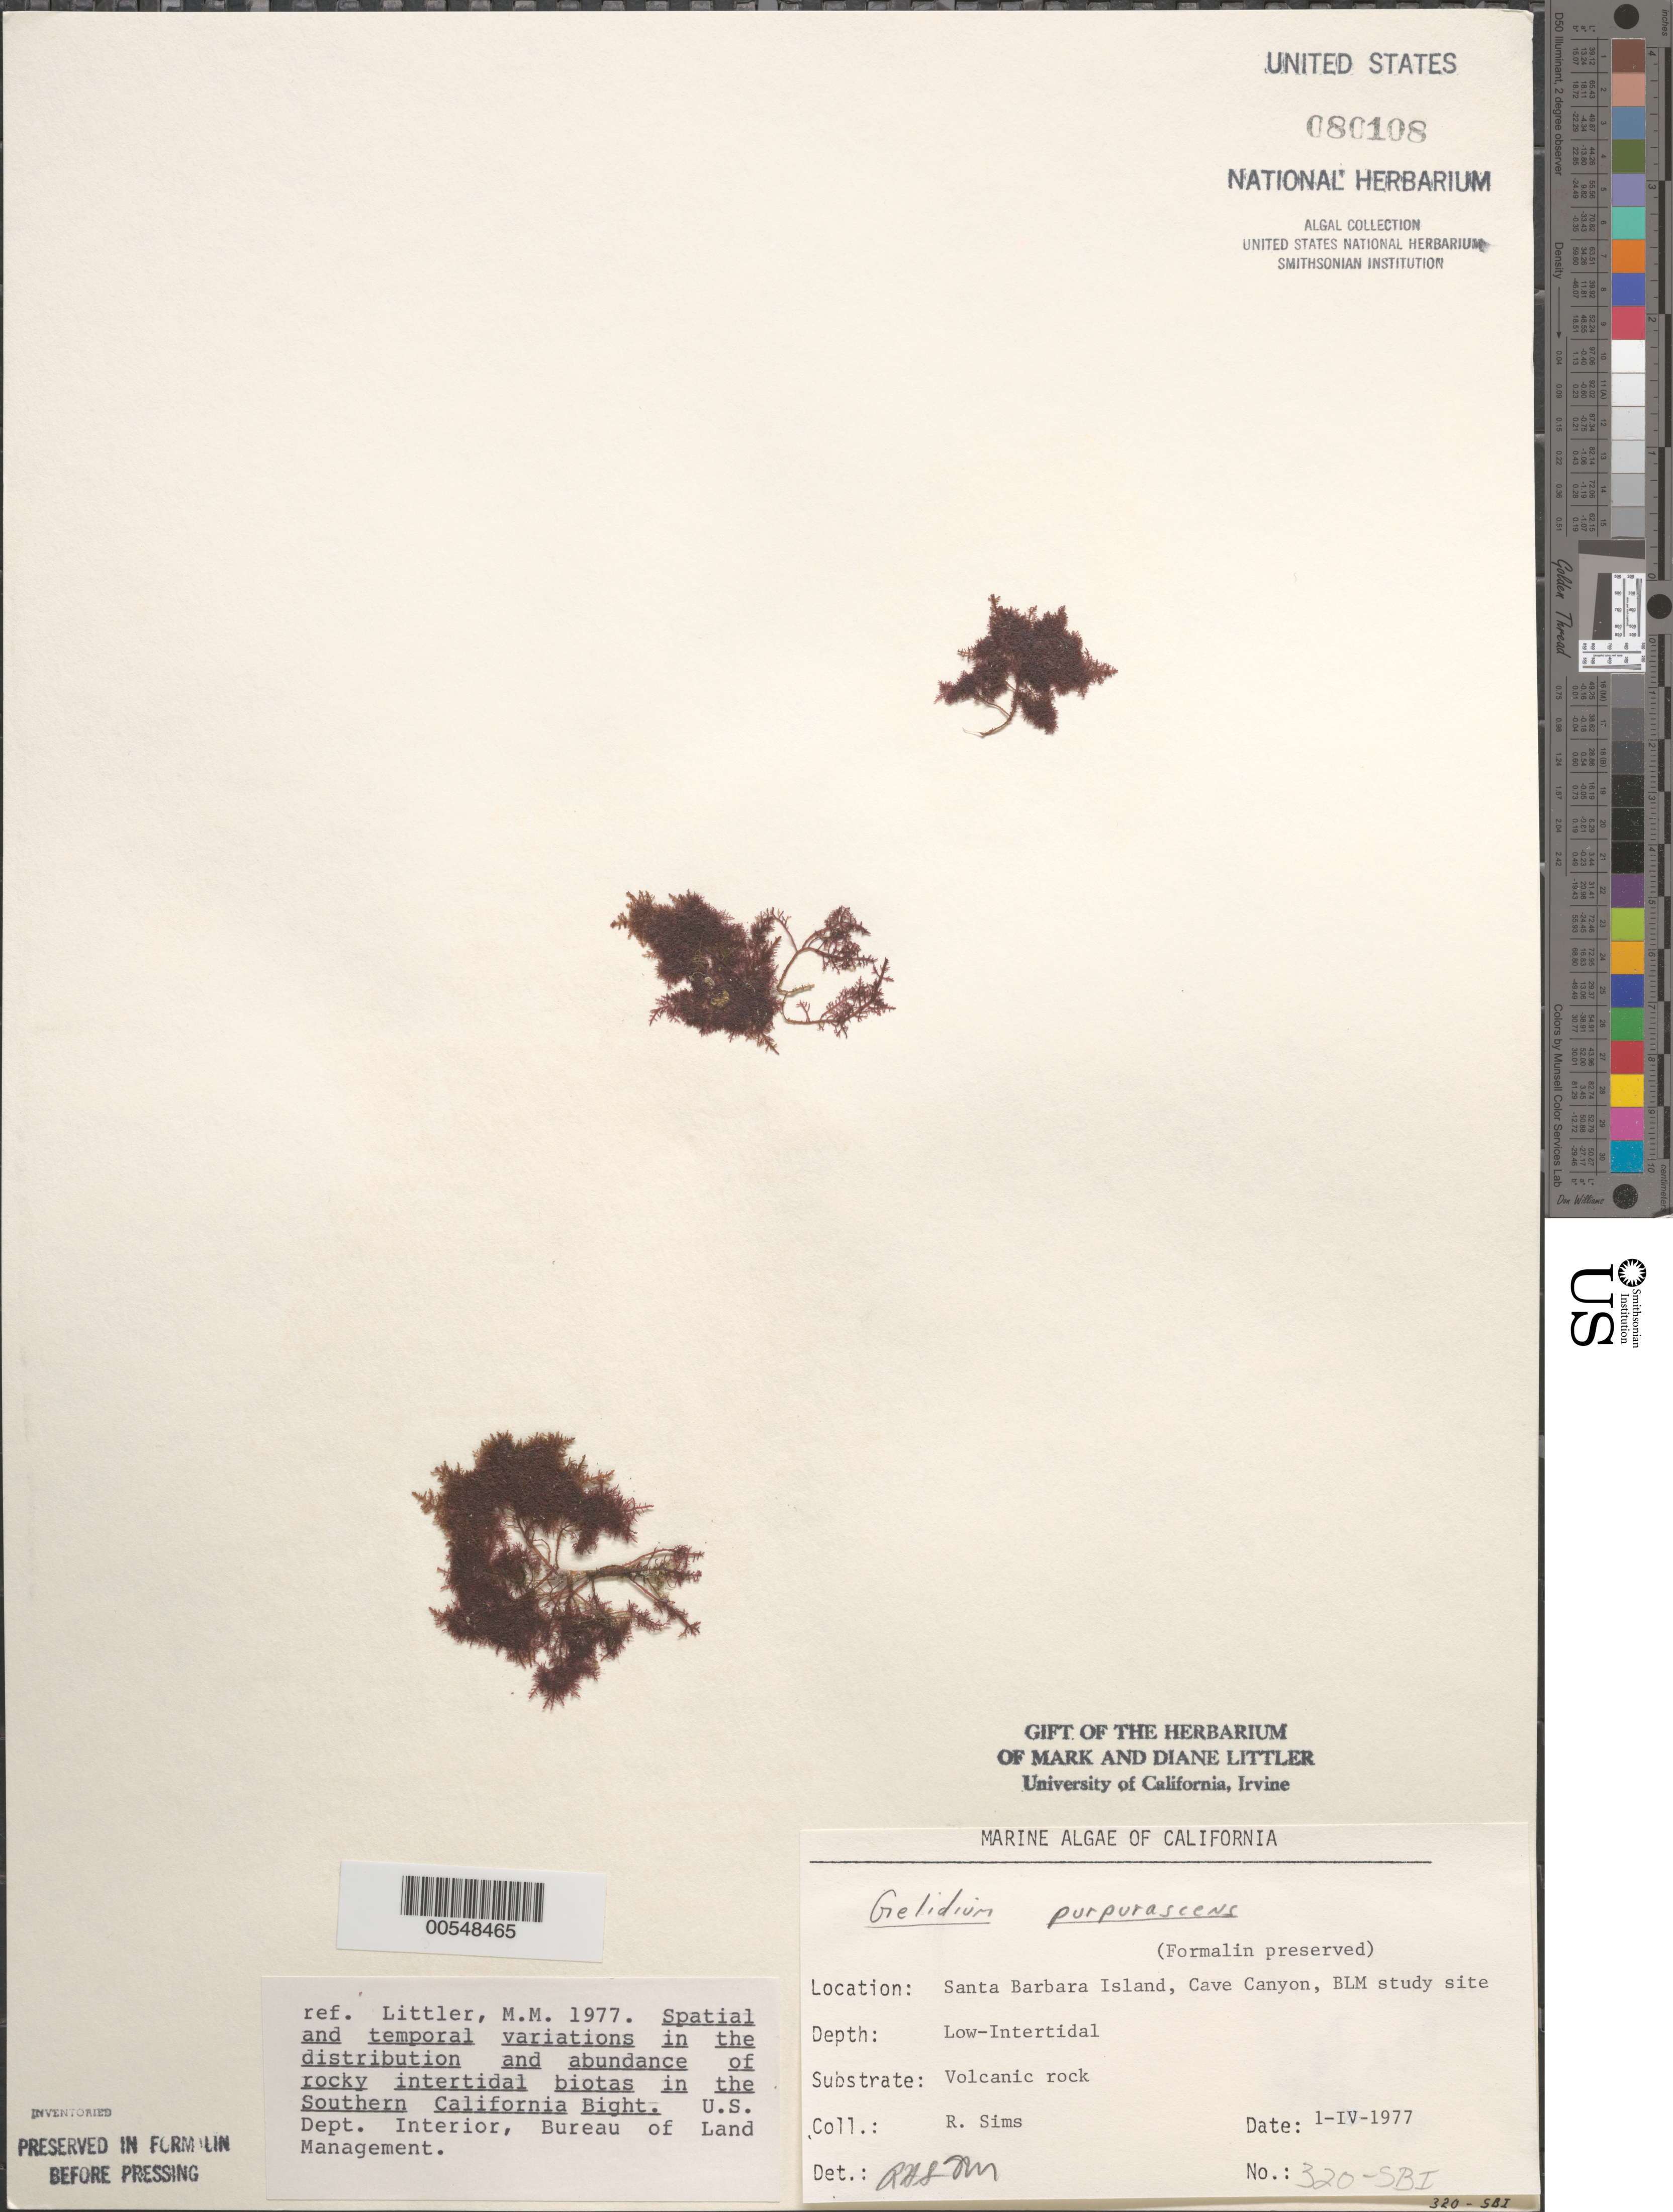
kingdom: Plantae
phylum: Rhodophyta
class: Florideophyceae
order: Gelidiales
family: Gelidiaceae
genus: Gelidium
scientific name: Gelidium purpurascens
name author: N.L. Gardner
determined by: Sims, Robert H.; Murray, S. N.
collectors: R. H. Sims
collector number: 320-sbi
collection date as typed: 01 Apr 1977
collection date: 1977-04-01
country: United States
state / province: California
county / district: Santa Barbara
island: Santa Barbara Island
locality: Cave Canyon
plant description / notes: BLM-SOCALBIGHT Rocky Intertidal Survey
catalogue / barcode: US 80108